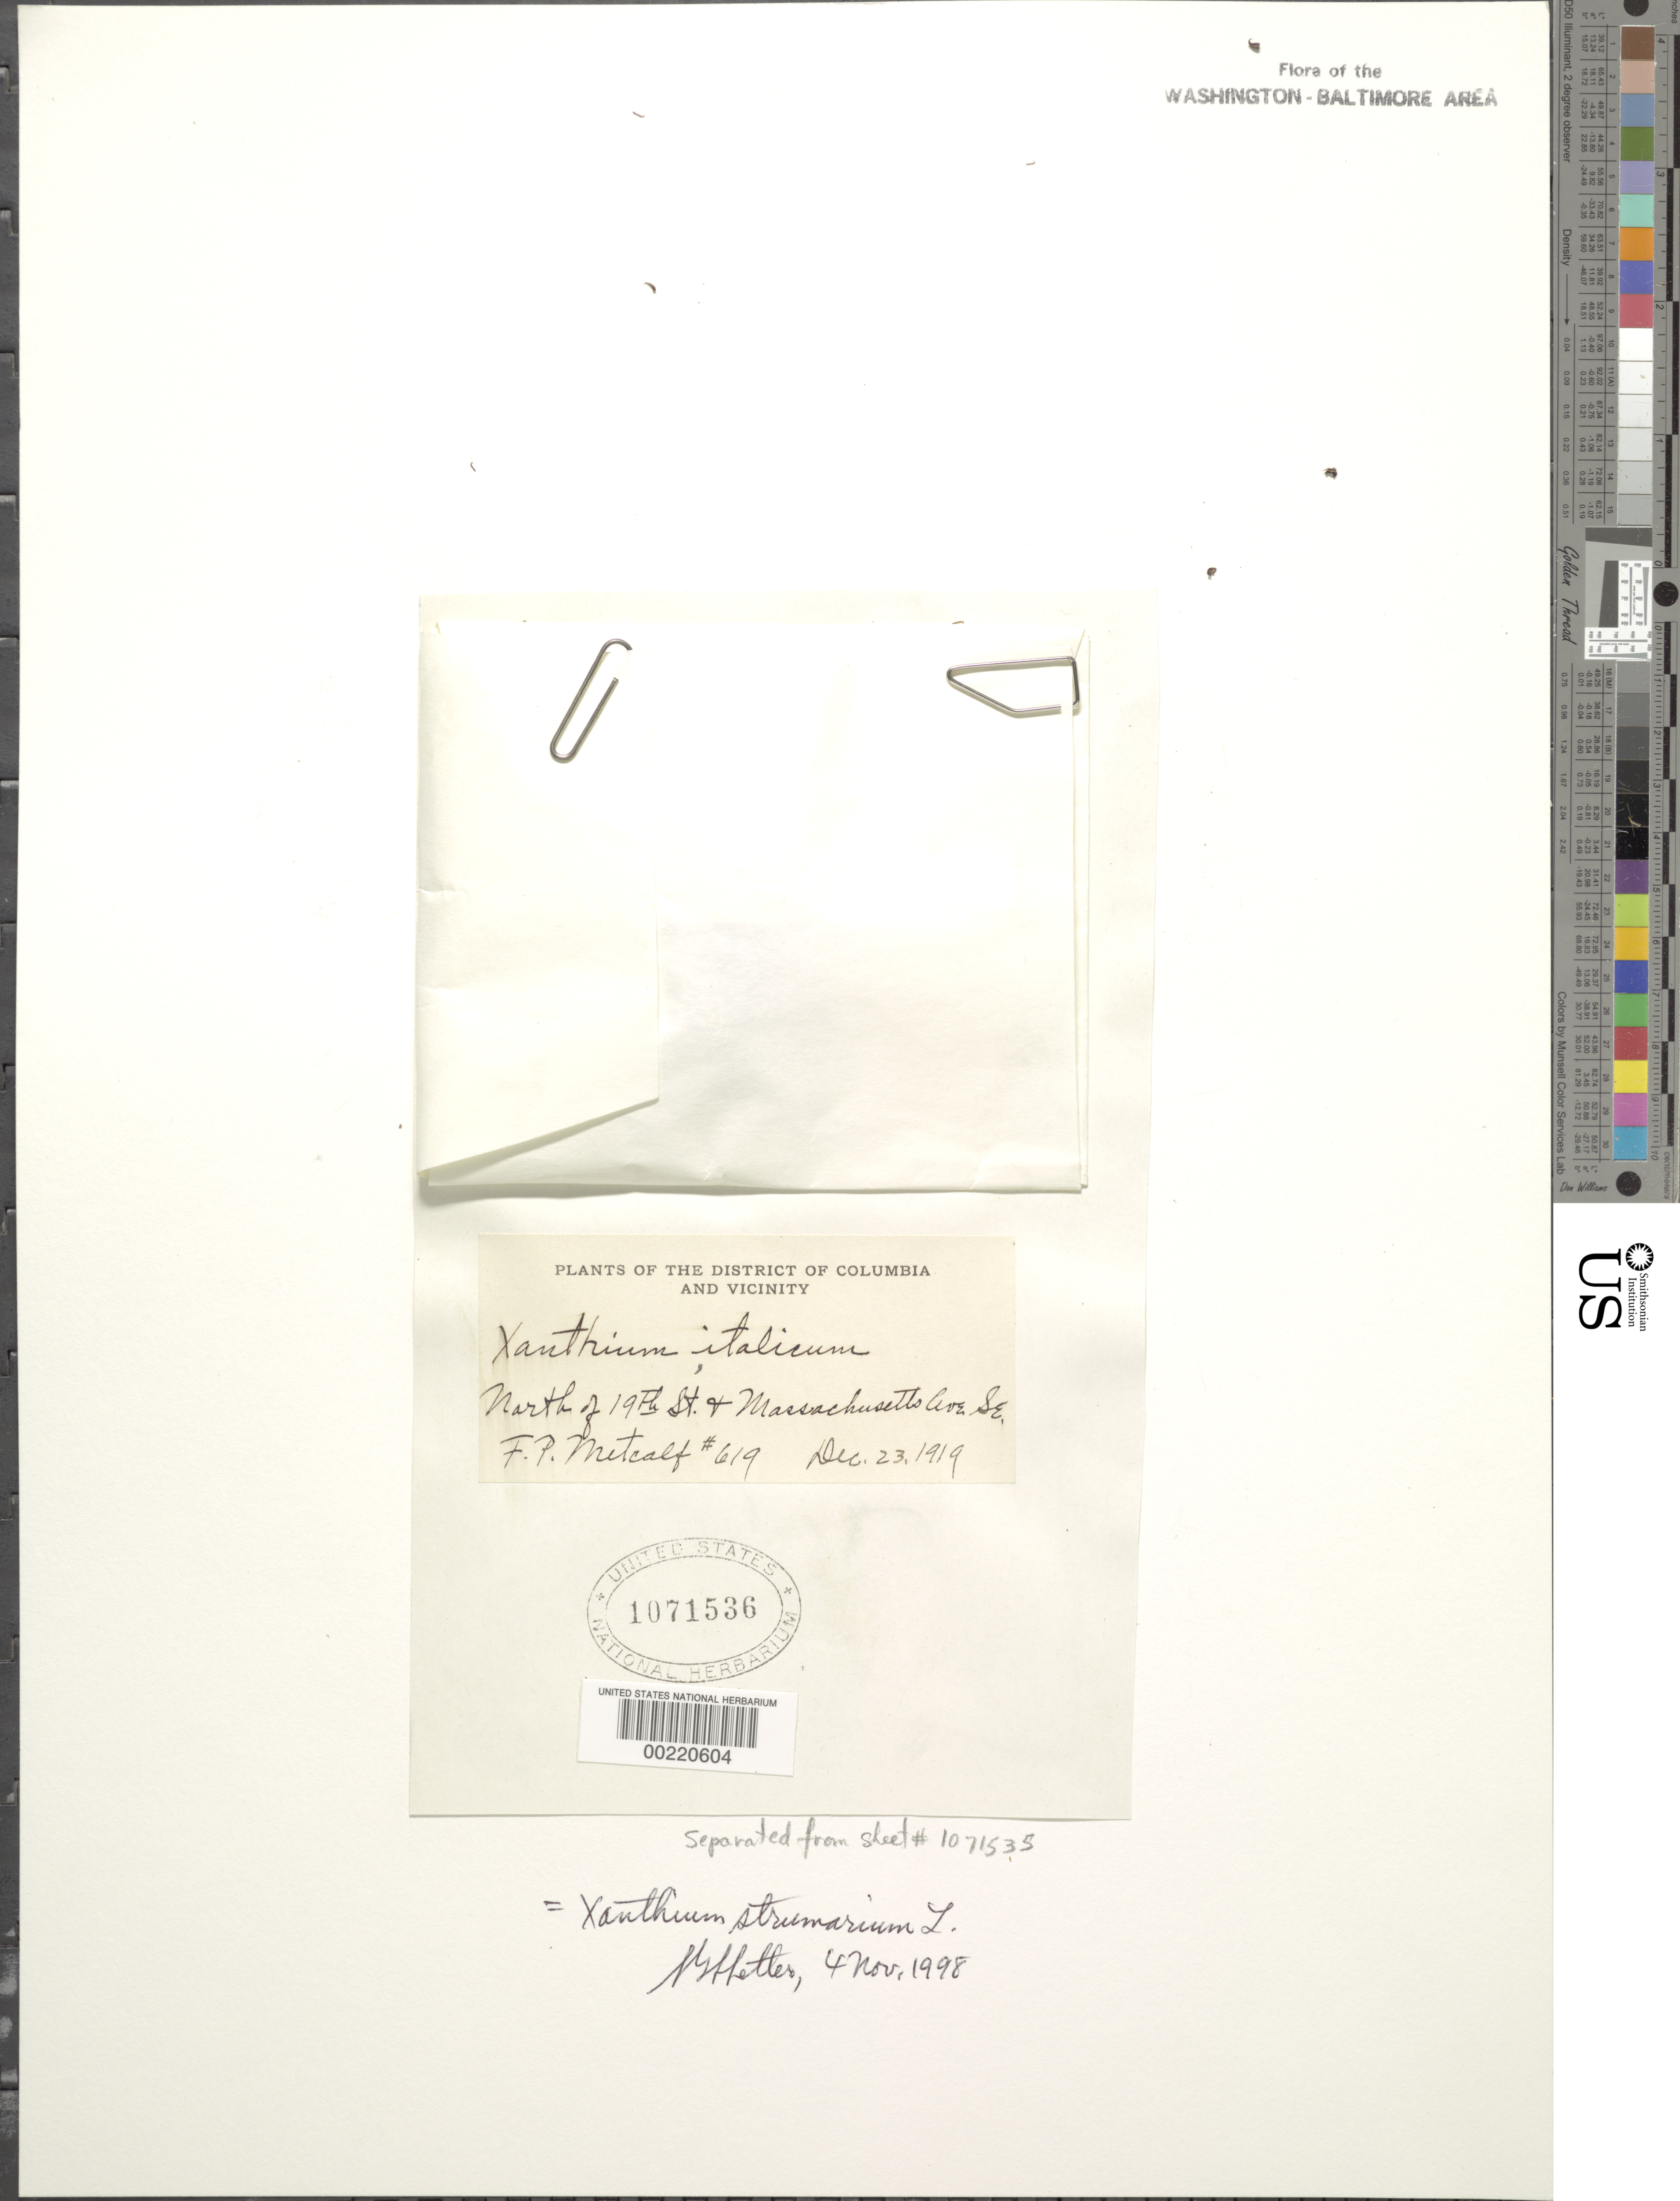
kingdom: Plantae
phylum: Tracheophyta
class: Magnoliopsida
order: Asterales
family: Asteraceae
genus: Xanthium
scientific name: Xanthium strumarium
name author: L.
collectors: F. P. Metcalf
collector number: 619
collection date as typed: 23 Dec 1919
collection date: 1919-12-23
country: United States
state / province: District of Columbia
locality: North of 19th St. and Mass. Ave. SE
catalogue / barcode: US 1071536